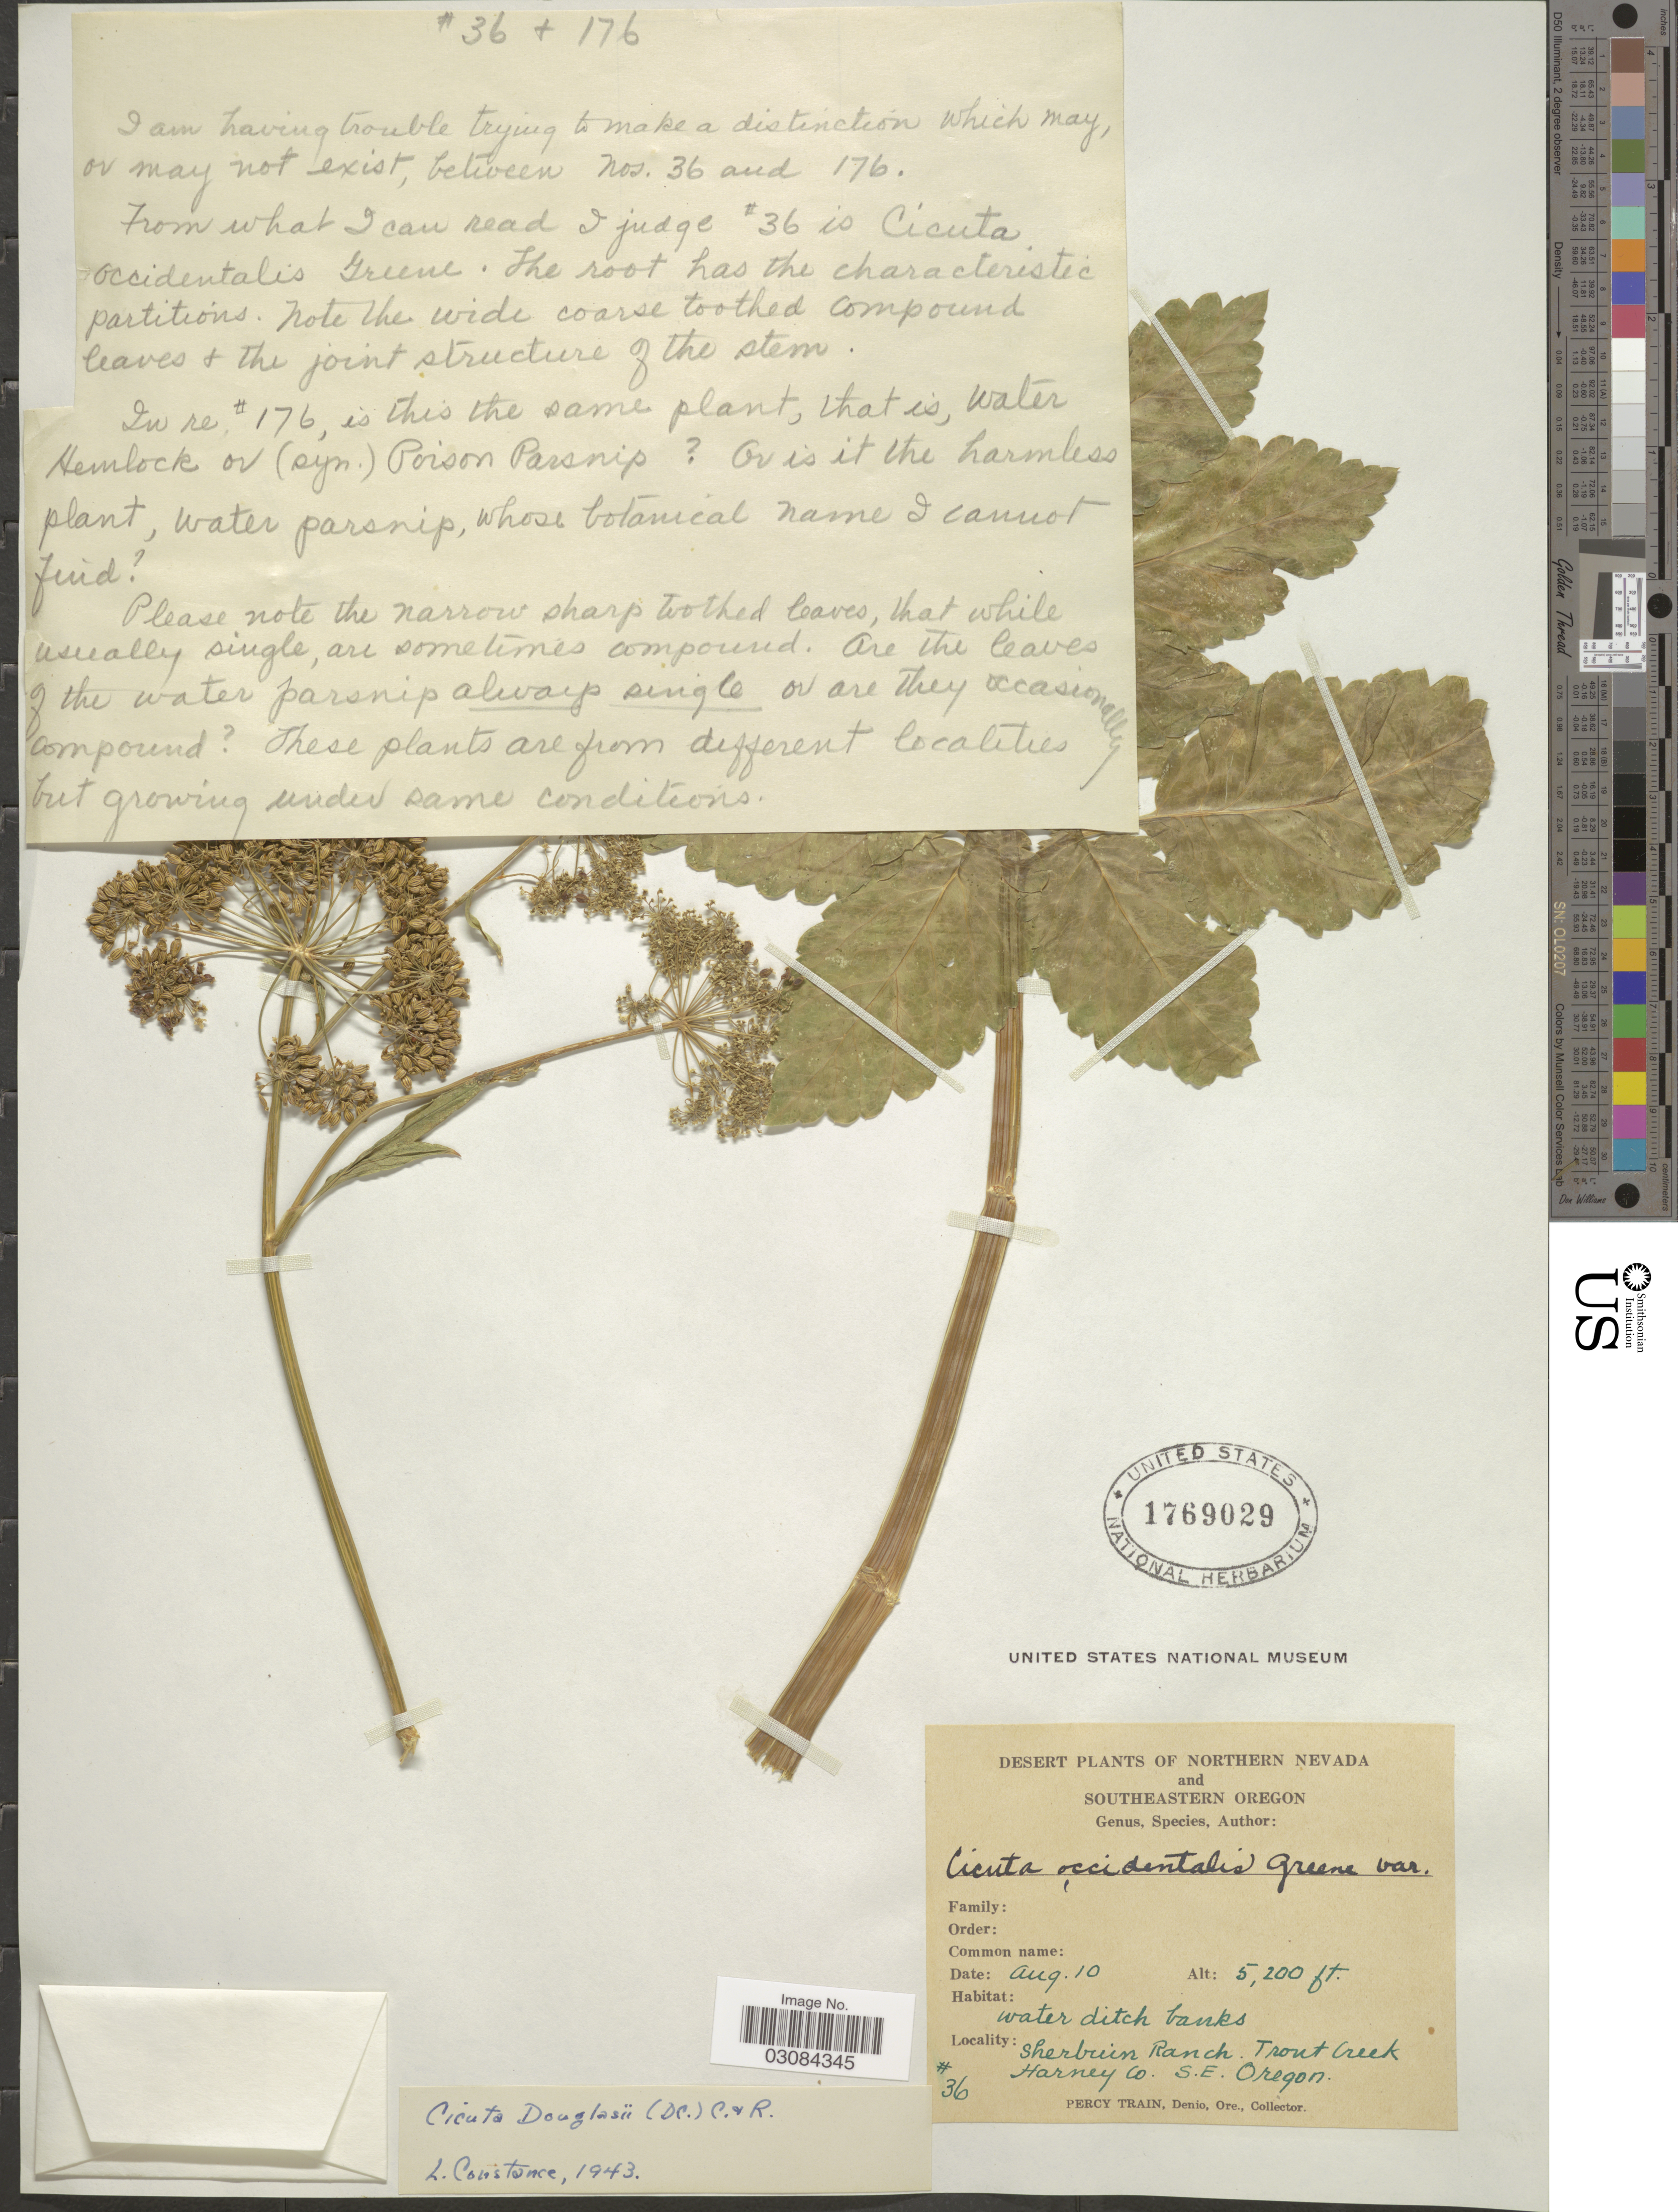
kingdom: Plantae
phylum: Tracheophyta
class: Magnoliopsida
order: Apiales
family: Apiaceae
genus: Cicuta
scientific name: Cicuta douglasii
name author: (DC.) J.M. Coult. & Rose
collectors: P. Train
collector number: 36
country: United States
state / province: Oregon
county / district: Harney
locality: Southeastern Oregon. Water ditch banks. Sherbuin Ranch. Trout Creek. Harney Co. S.E. Oregon.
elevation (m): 1585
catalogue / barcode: US 1769029